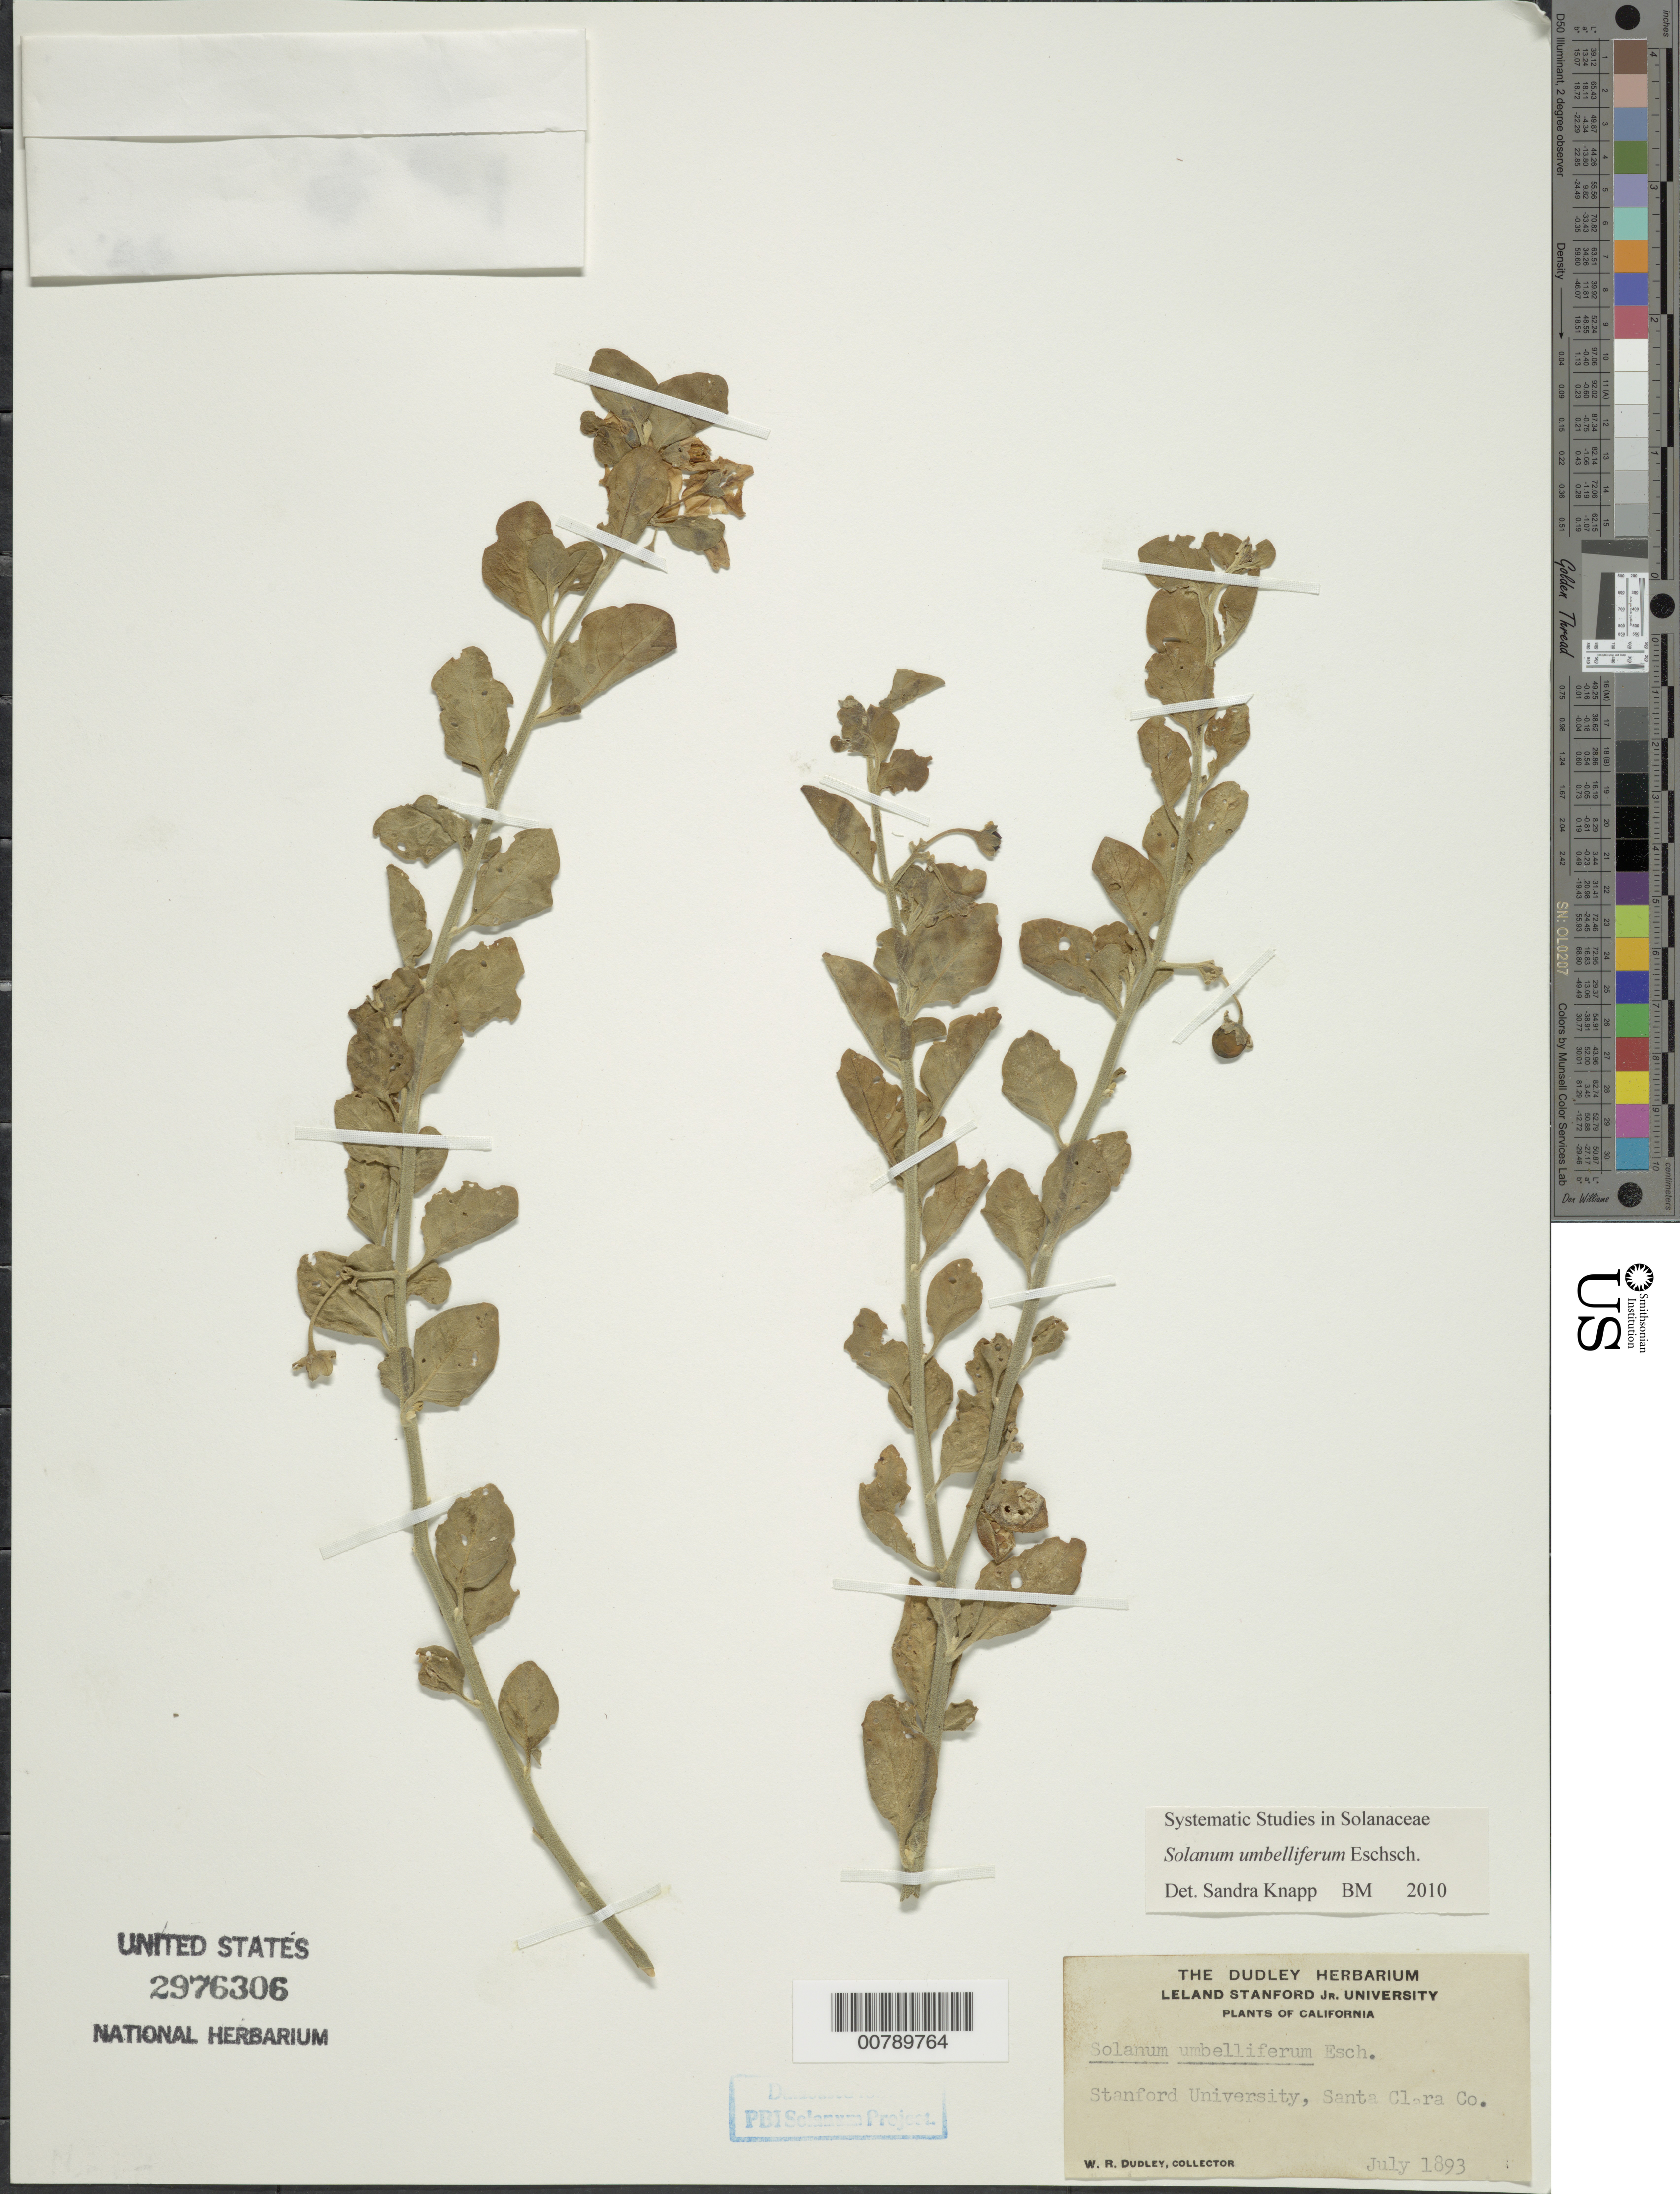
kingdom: Plantae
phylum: Tracheophyta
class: Magnoliopsida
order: Solanales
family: Solanaceae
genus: Solanum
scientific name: Solanum umbelliferum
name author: Eschsch.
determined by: Knapp, S. D.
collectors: W. Dudley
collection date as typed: Jul 1893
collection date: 1893-07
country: United States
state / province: California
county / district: Santa Clara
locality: foothills [different collection to RSA sheet from July 1893]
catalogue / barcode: US 2976306